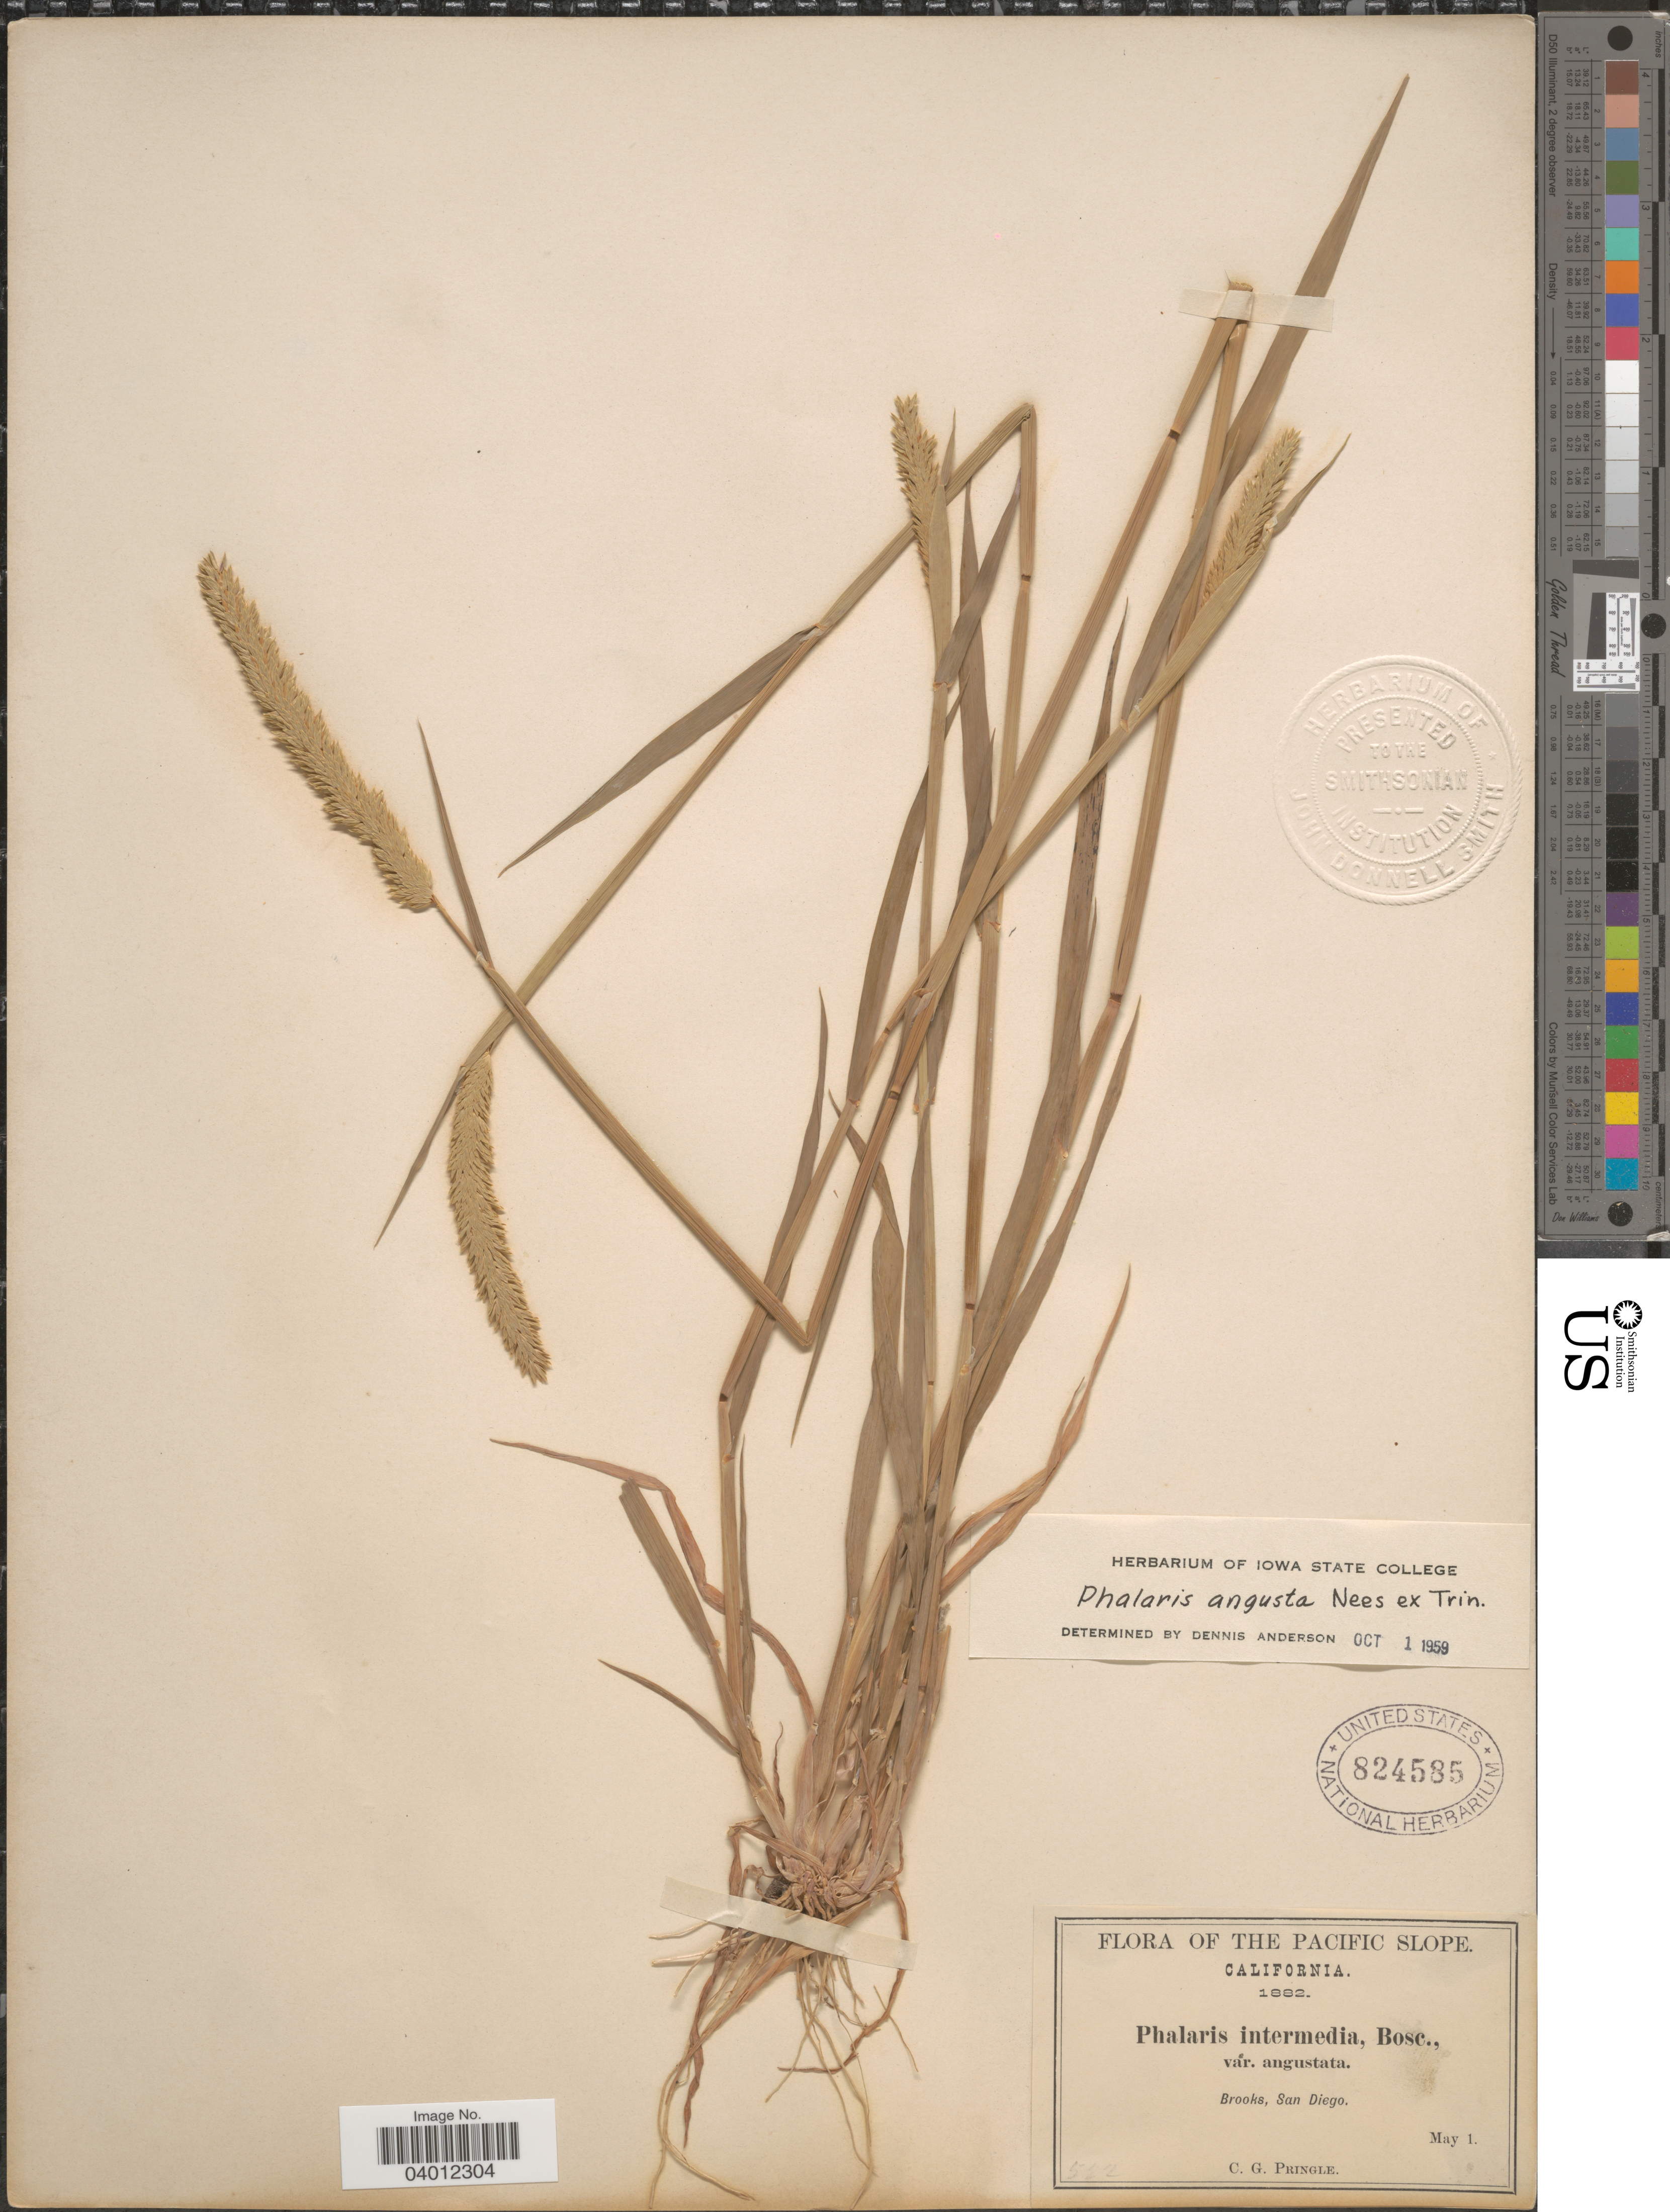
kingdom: Plantae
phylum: Tracheophyta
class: Liliopsida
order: Poales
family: Poaceae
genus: Phalaris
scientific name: Phalaris angusta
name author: Nees ex Trin.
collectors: C. G. Pringle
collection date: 1882-05-01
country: United States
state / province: California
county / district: San Diego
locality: The Pacific Slope. Brooks, San Diego.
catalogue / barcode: US 824585